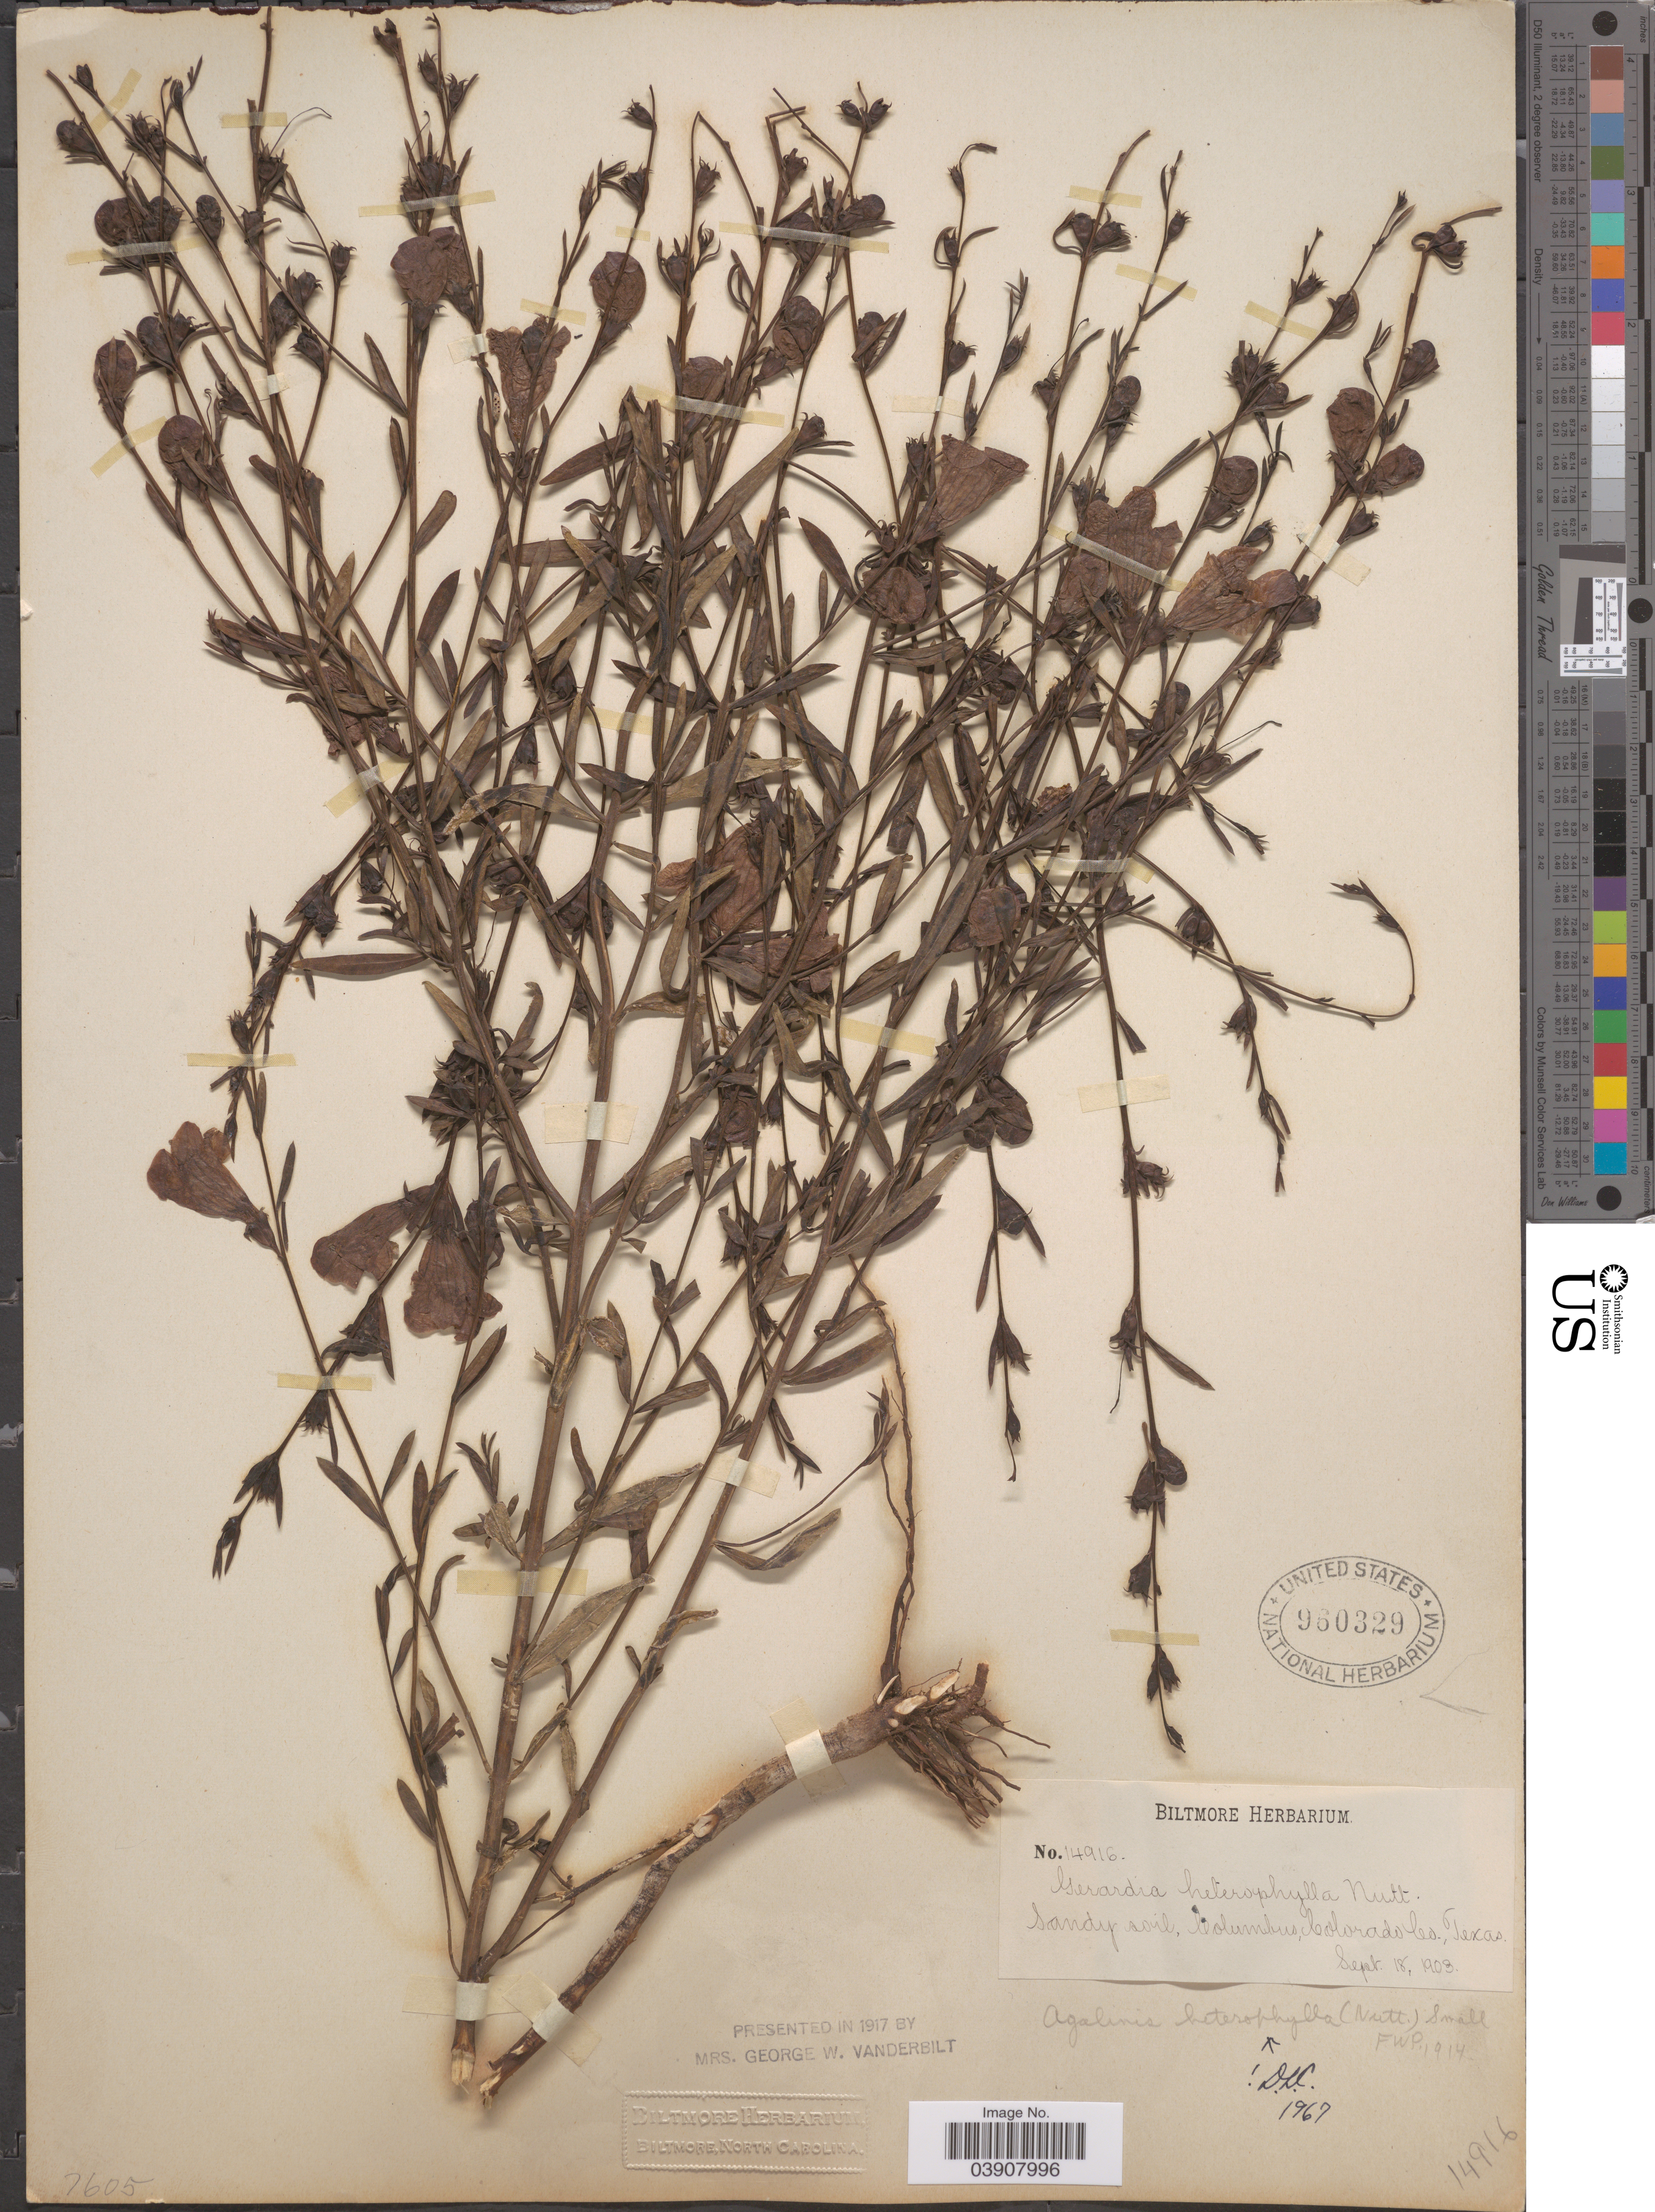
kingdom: Plantae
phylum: Tracheophyta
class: Magnoliopsida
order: Lamiales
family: Orobanchaceae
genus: Agalinis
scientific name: Agalinis heterophylla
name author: (Nutt.) Small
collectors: ex herb. Biltmore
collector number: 14916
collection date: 1903-09-18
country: United States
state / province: Texas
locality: Columbus, Colorado Co.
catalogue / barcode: US 960329